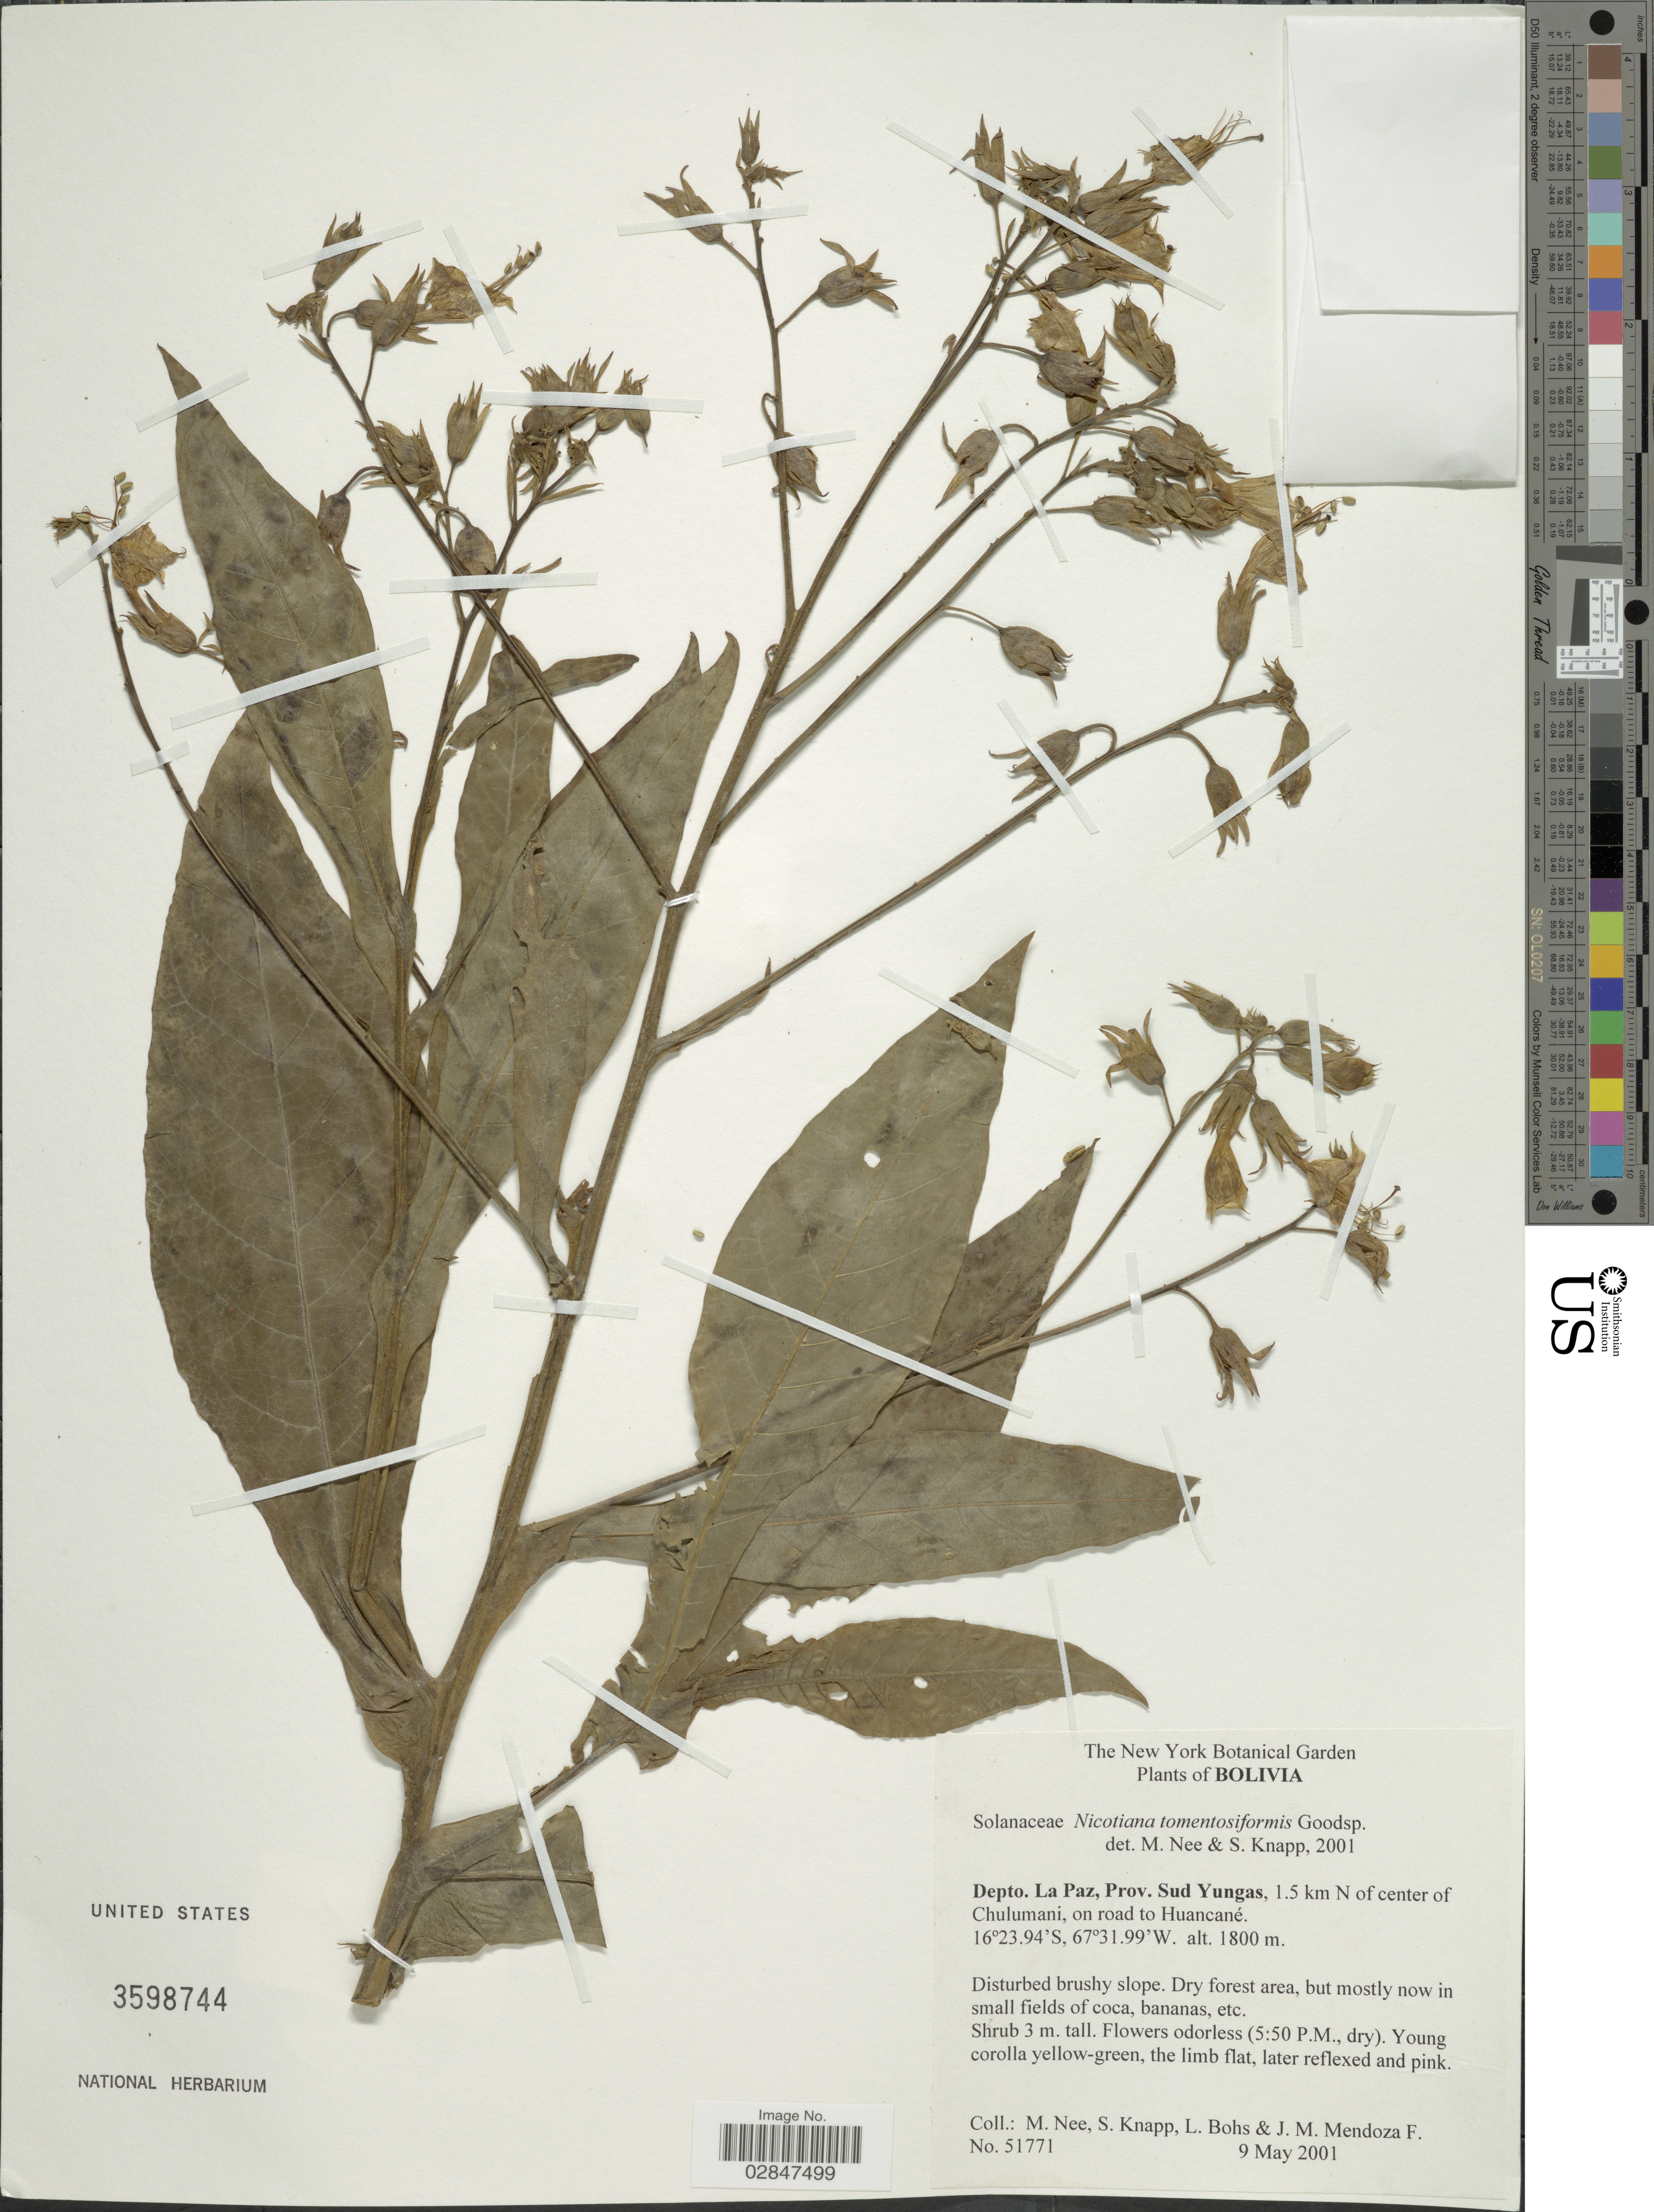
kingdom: Plantae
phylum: Tracheophyta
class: Magnoliopsida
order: Solanales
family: Solanaceae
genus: Nicotiana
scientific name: Nicotiana tomentosiformis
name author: Goodsp.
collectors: M. Nee, S. Knapp, L. A. Bohs & J. M. Mendoza F.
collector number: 51771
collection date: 2001-05-09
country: Bolivia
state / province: La Paz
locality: Depto. La Paz, Prov. Sud Yungas, 1.5 km N of center of Chulumani, on road to Huancané.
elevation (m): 1800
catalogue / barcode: US 3598744